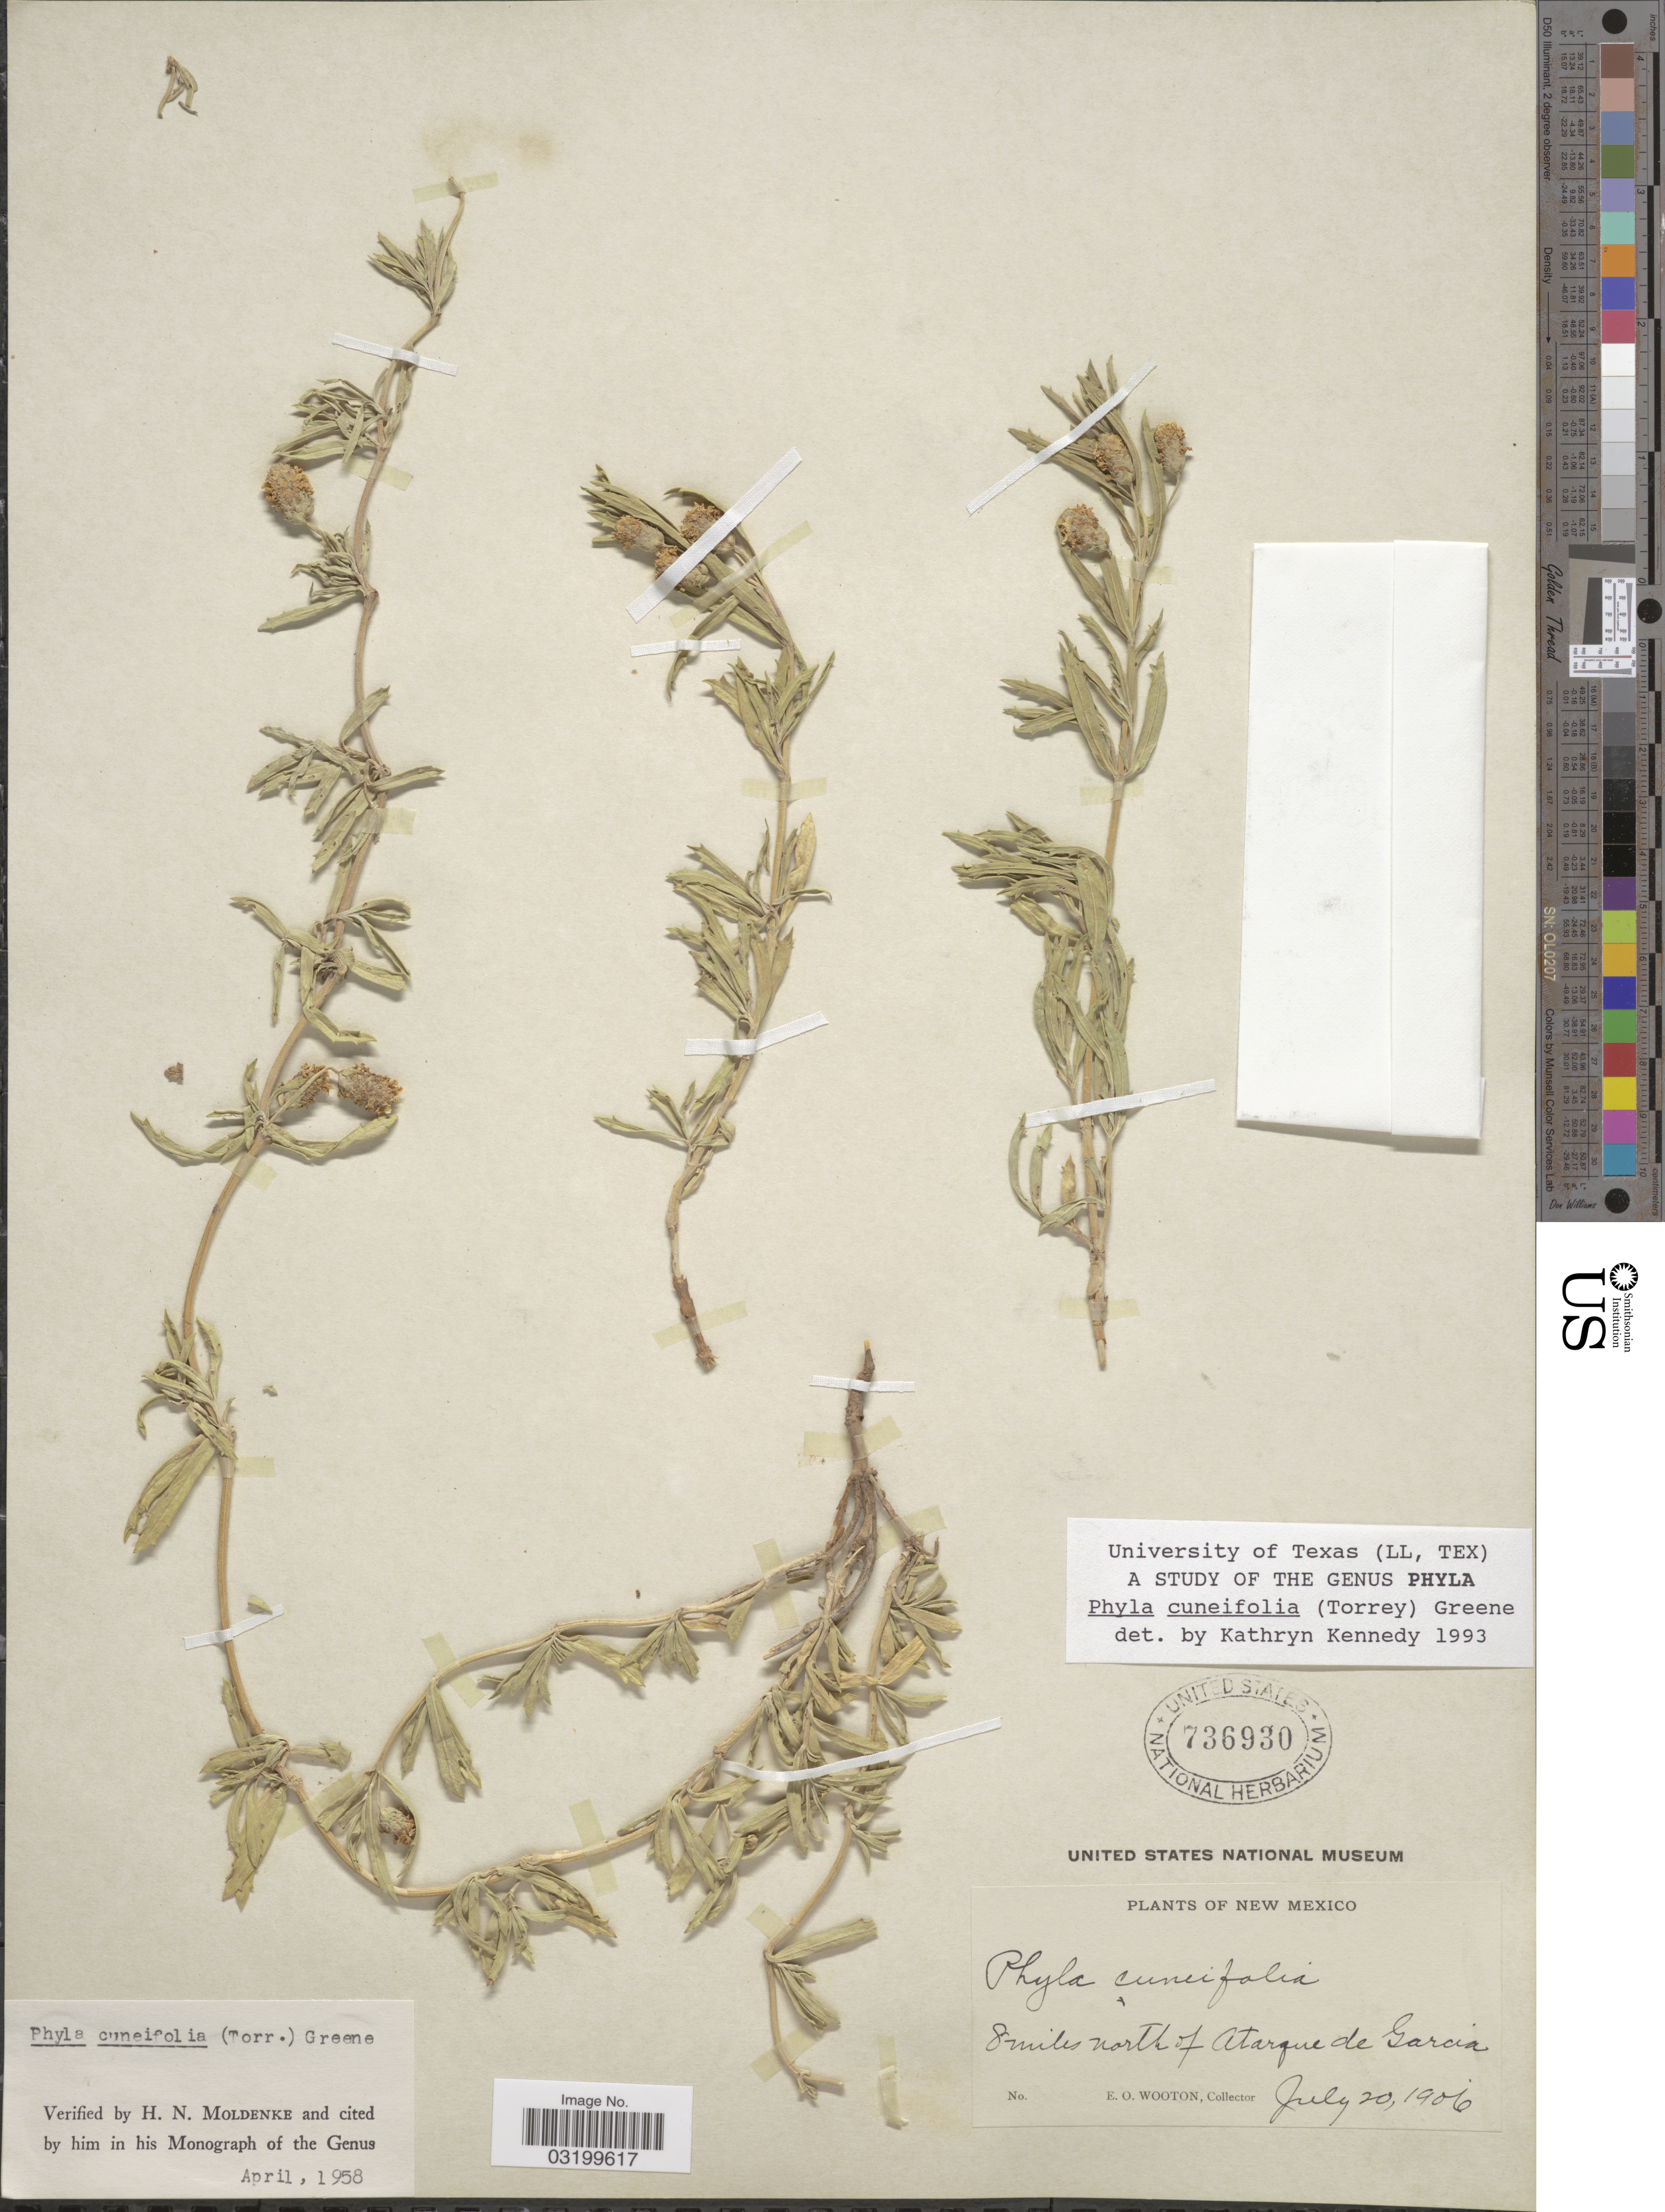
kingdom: Plantae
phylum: Tracheophyta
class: Magnoliopsida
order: Lamiales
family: Verbenaceae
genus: Phyla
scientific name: Phyla cuneifolia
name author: (Torr.) Greene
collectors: E. O. Wooton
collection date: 1906-07-20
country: United States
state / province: New Mexico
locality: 8 miles north of Atarque de Garcia.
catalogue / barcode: US 736930